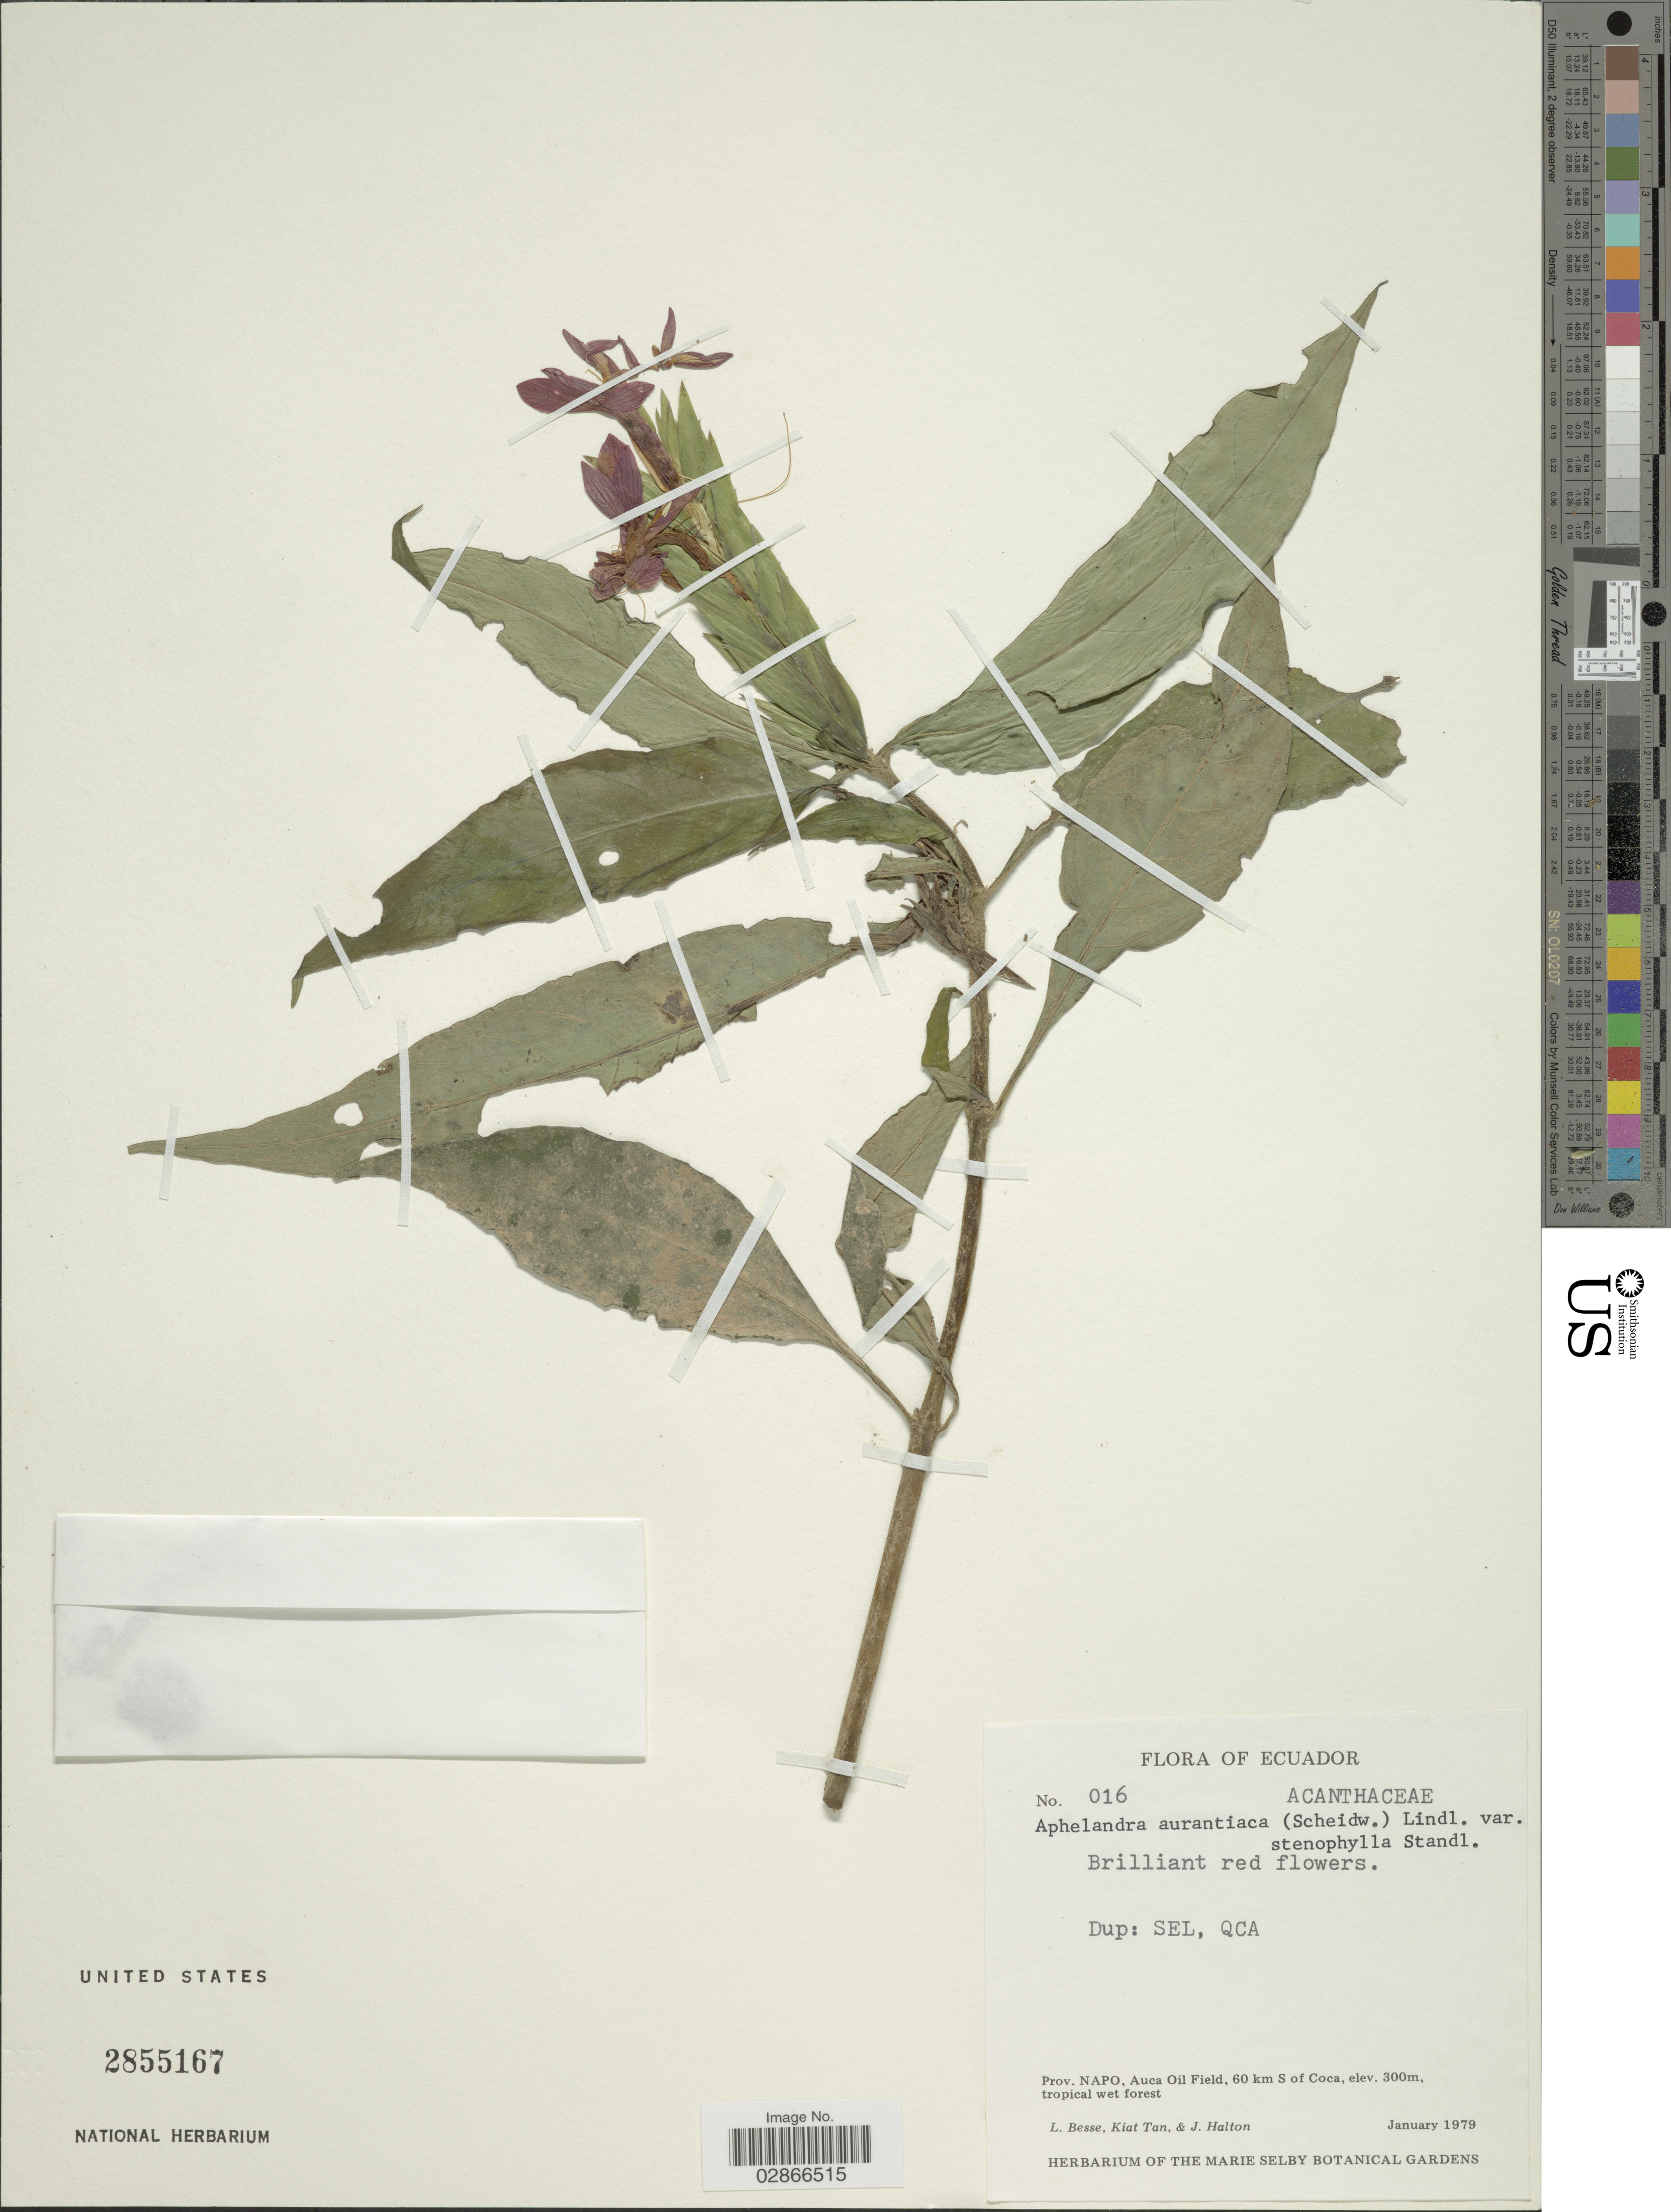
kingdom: Plantae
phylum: Tracheophyta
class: Magnoliopsida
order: Lamiales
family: Acanthaceae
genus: Aphelandra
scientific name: Aphelandra aurantiaca var. stenophylla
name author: Standl.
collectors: L. Besse, K. Tan & J. Halton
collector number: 016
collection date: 1979-01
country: Ecuador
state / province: Napo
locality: Auca Oil Field, 60 km S of Coca.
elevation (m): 300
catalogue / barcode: US 2855167